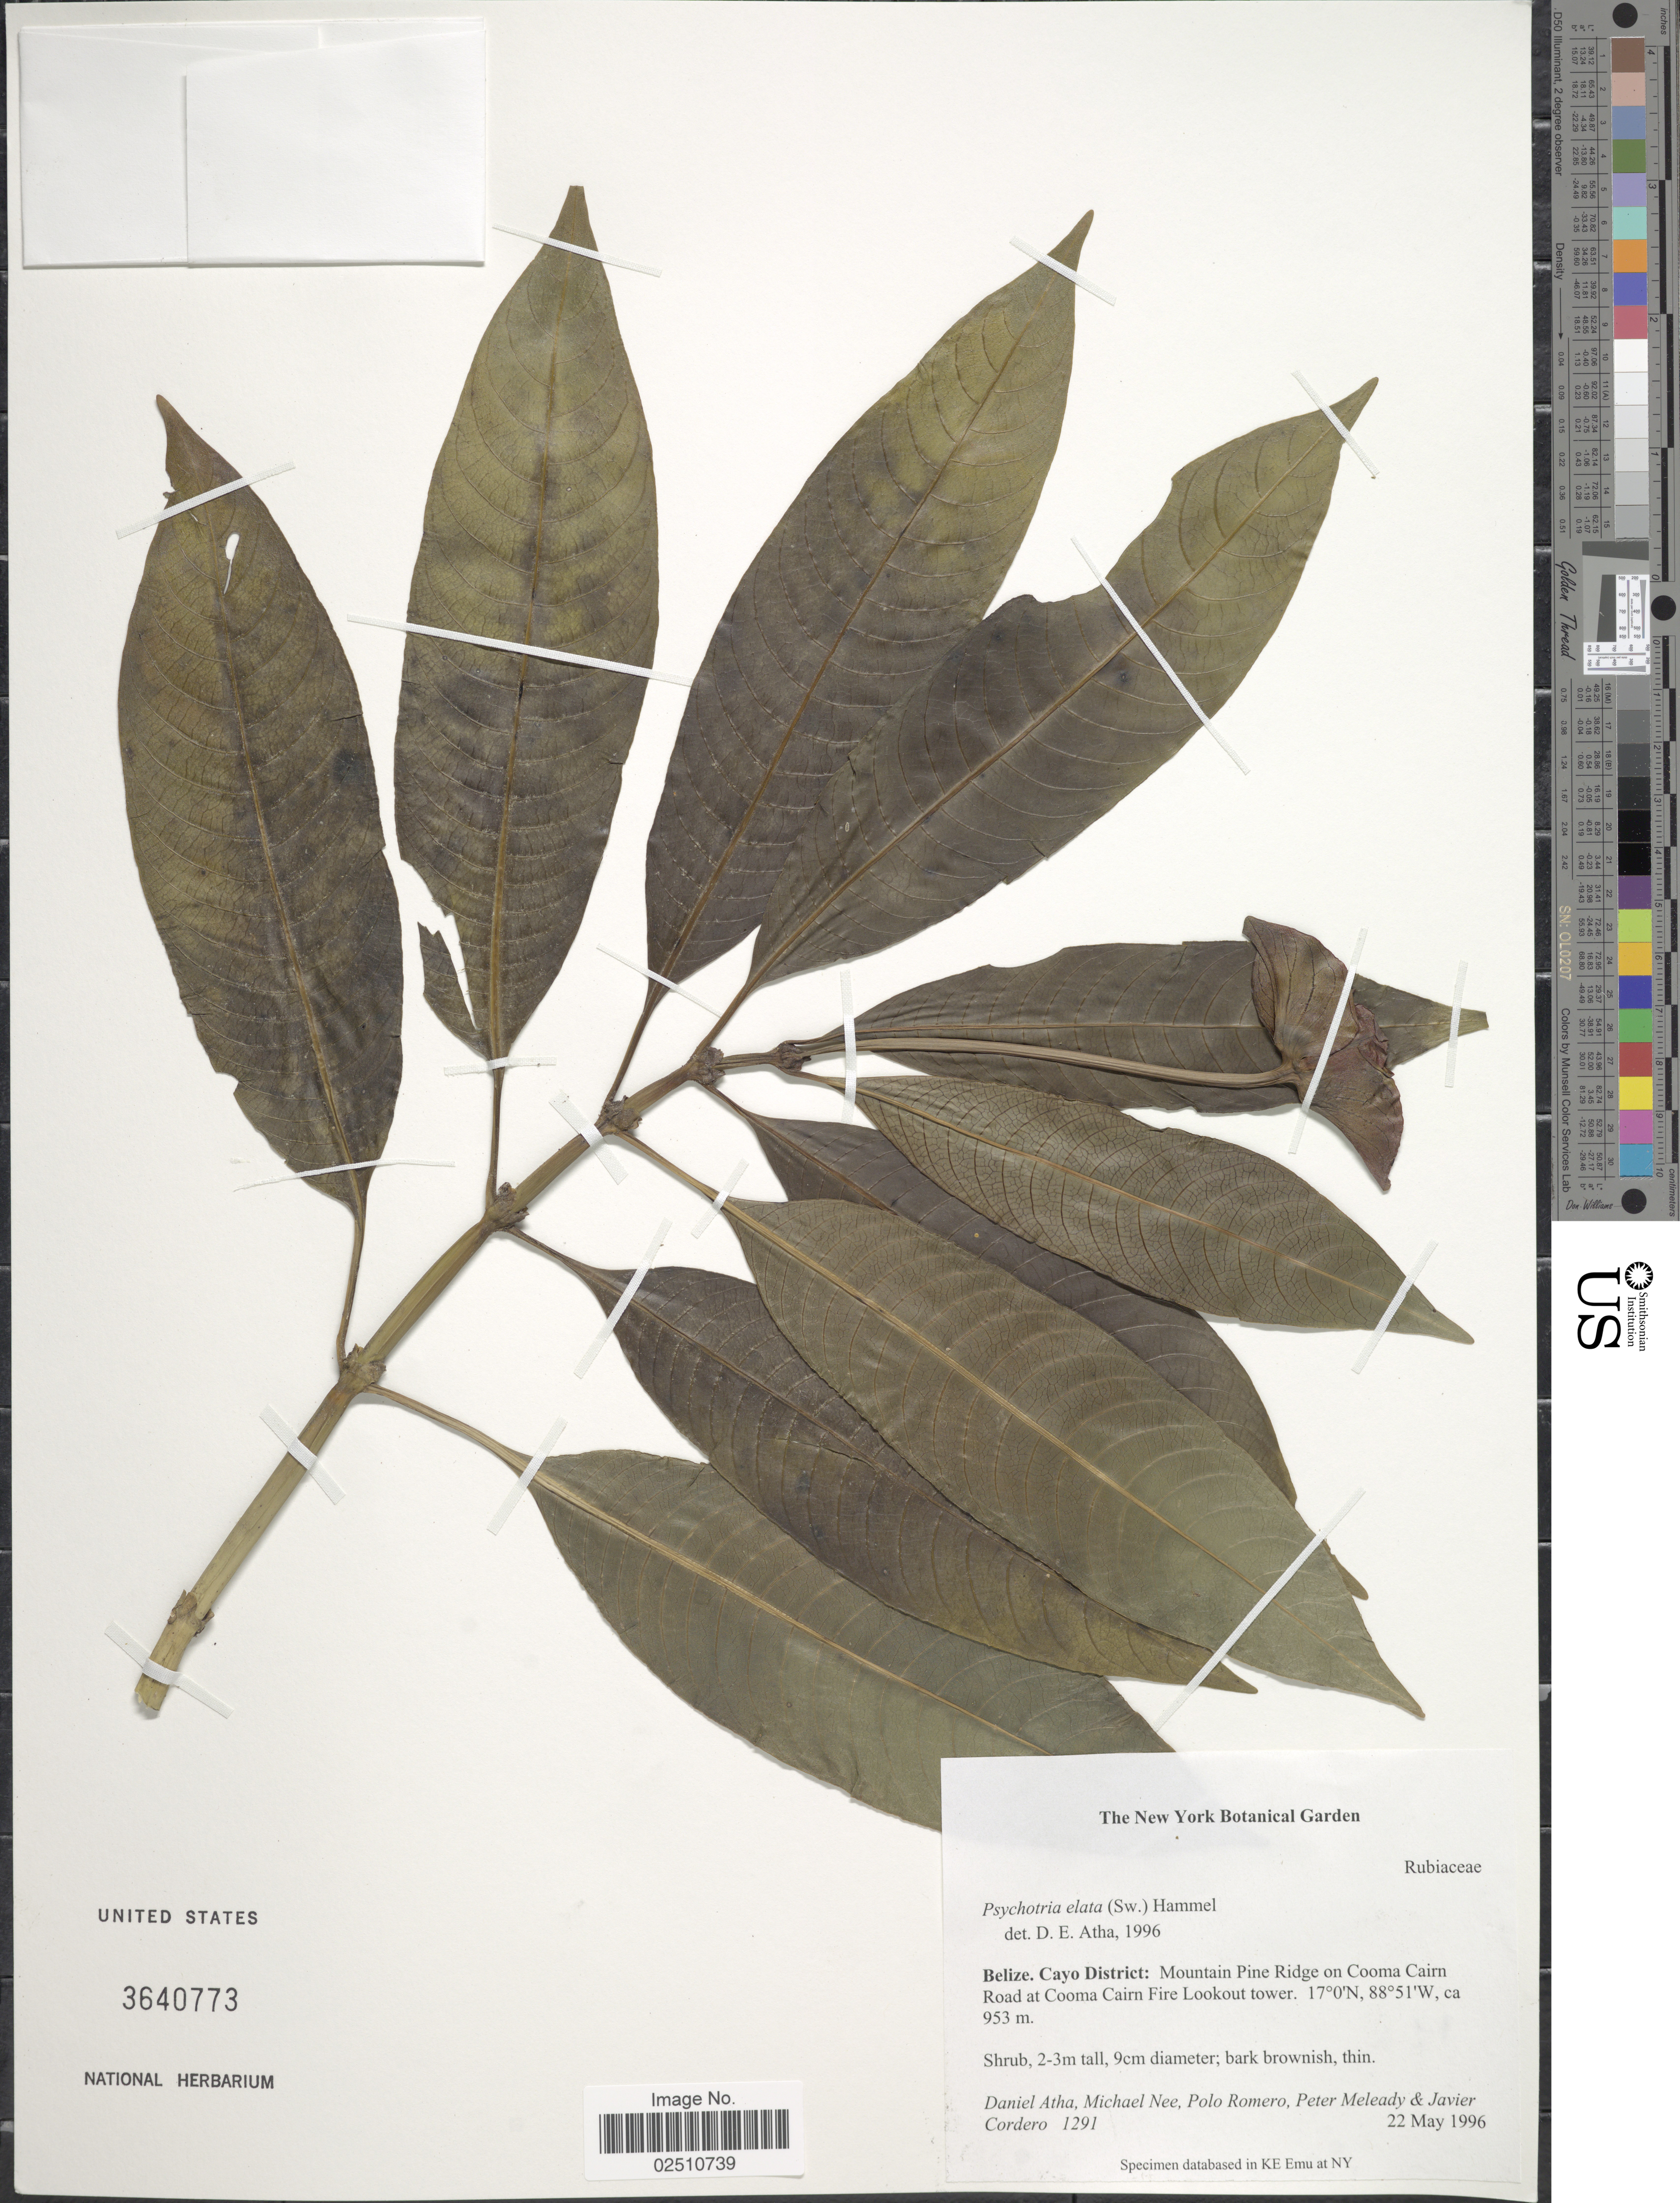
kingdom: Plantae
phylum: Tracheophyta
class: Magnoliopsida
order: Gentianales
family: Rubiaceae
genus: Psychotria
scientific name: Psychotria elata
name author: (Sw.) Hammel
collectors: D. Atha, M. Nee, P. Romero, P. Meleady & J. Cordero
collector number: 1291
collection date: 1996-05-22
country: Belize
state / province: Cayo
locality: Mountain Pine Ridge on Cooma Cairn Road at Cooma Cairn Fire Lookout tower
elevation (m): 953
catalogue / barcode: US 3640773